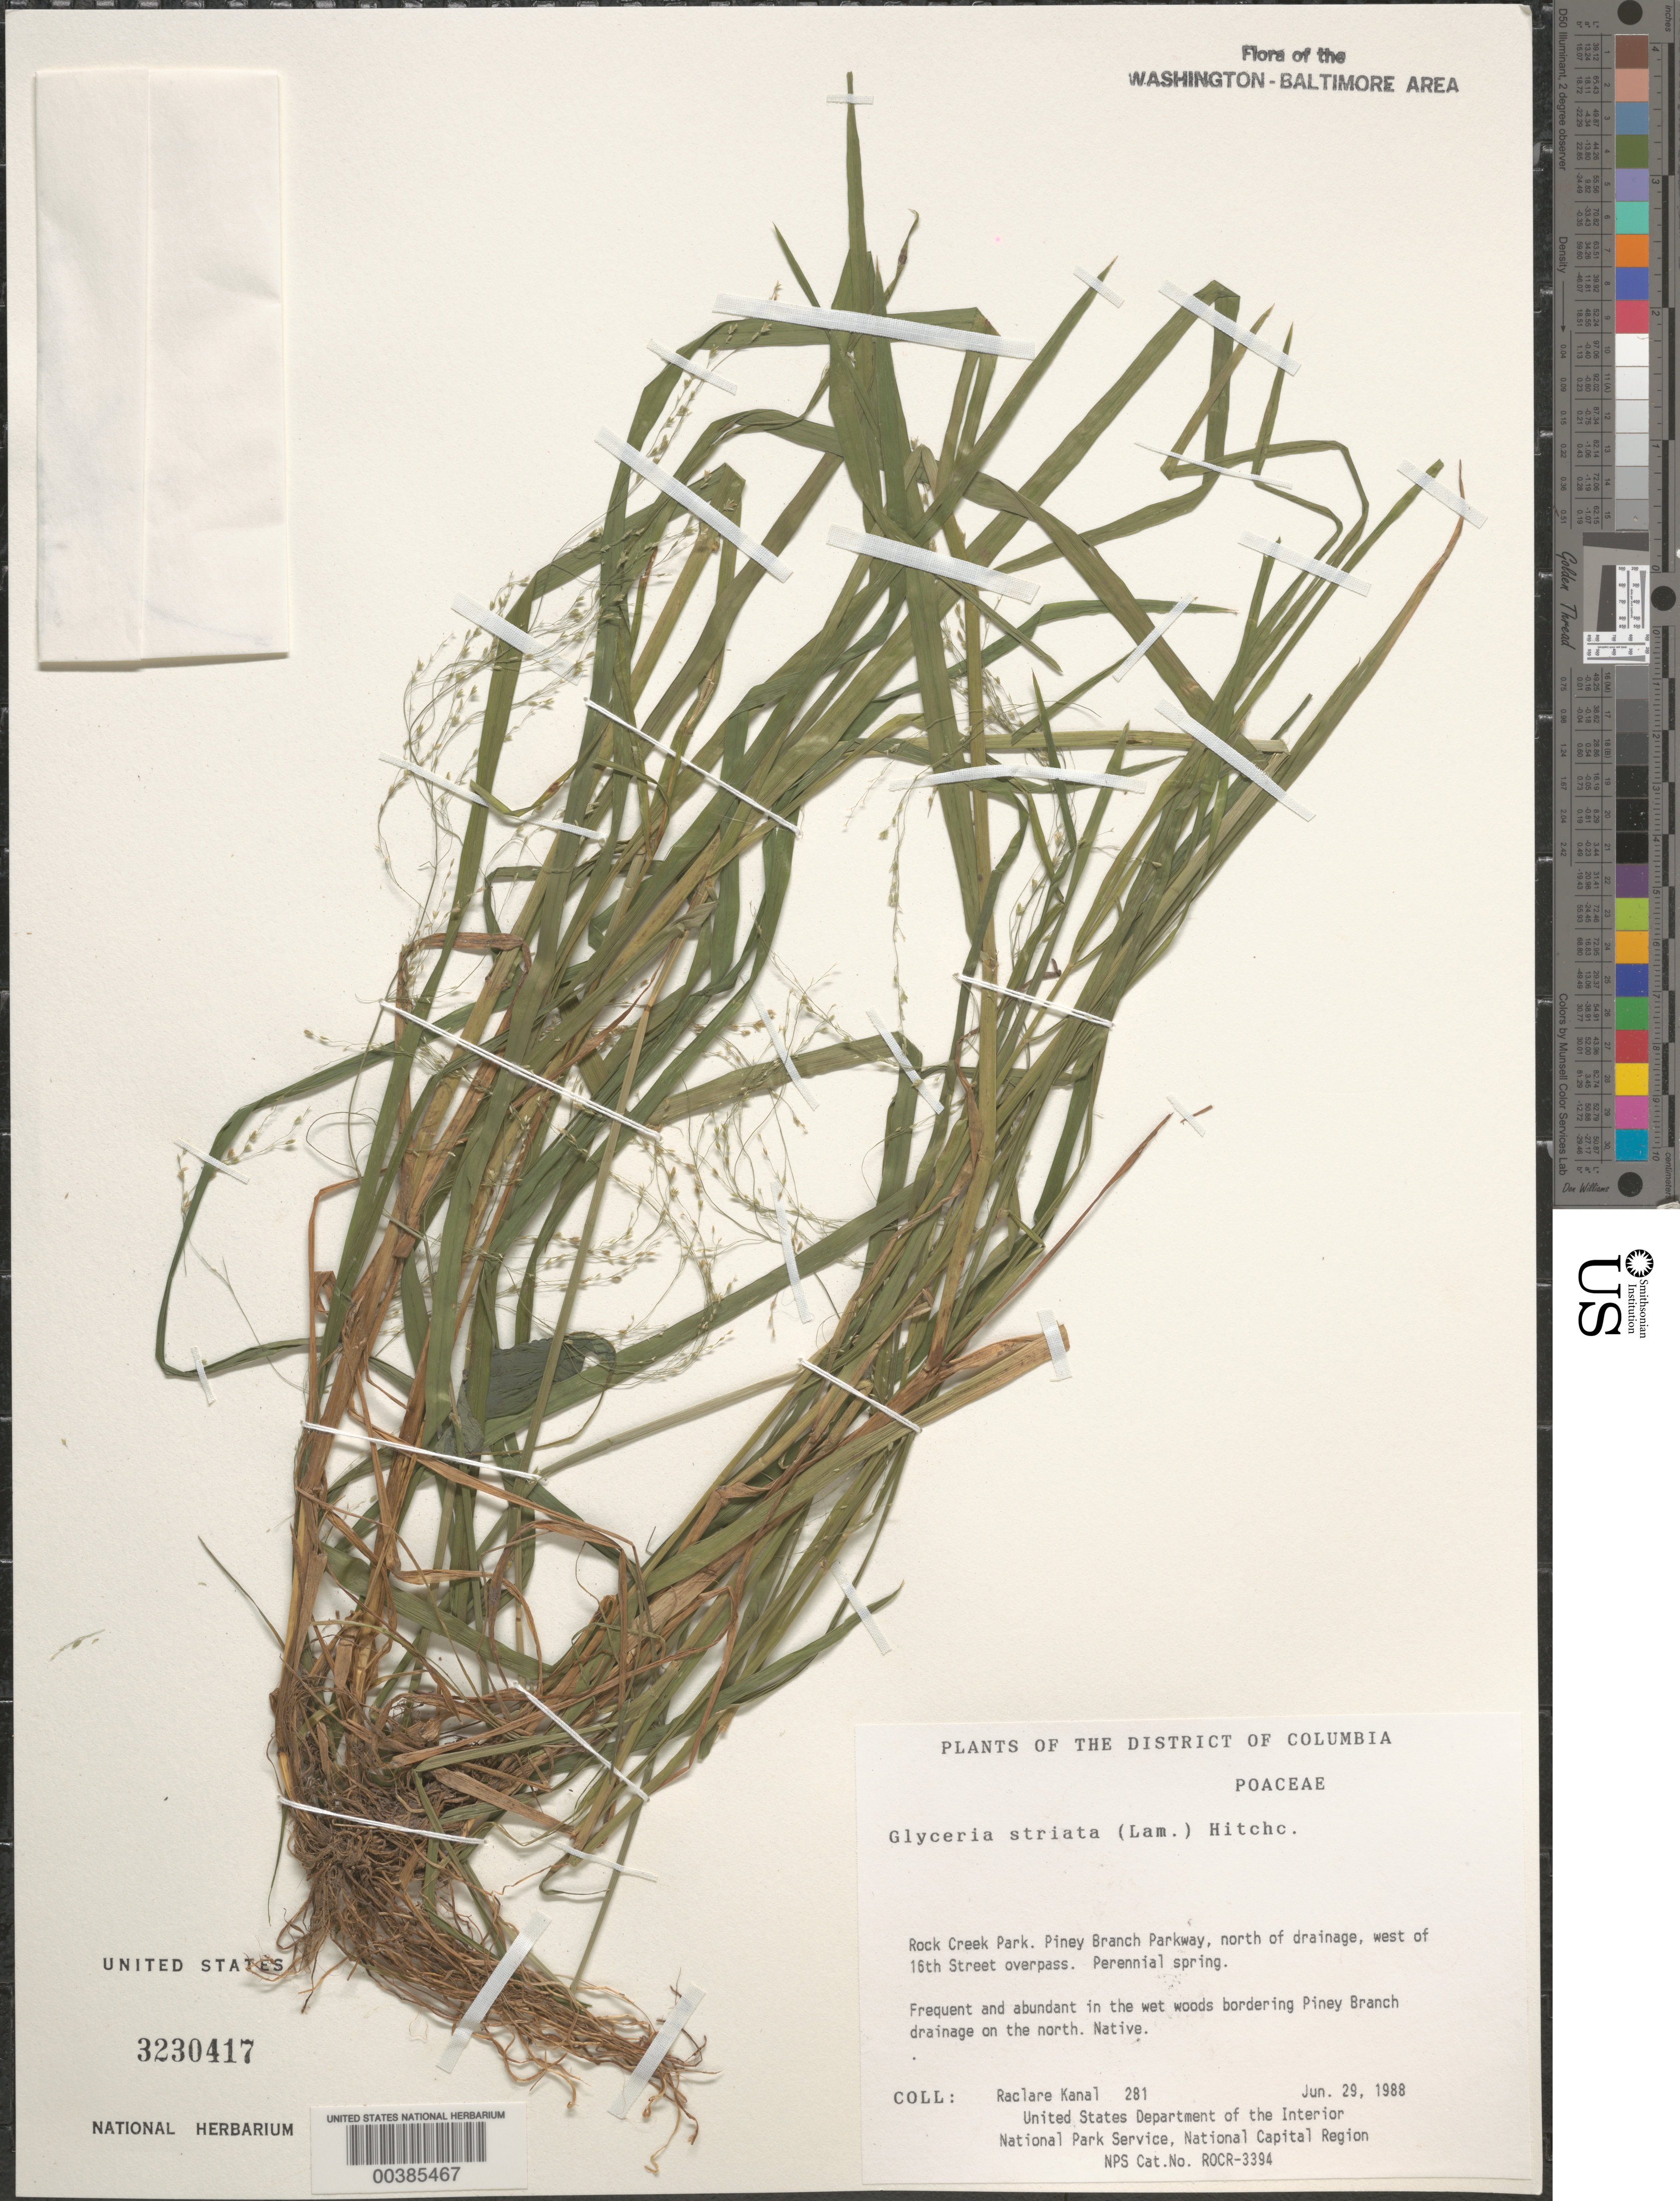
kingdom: Plantae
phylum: Tracheophyta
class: Liliopsida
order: Poales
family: Poaceae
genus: Glyceria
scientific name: Glyceria striata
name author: (Lam.) Hitchc.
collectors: R. Kanal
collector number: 281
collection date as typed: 29 Jun 1988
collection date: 1988-06-29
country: United States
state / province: District of Columbia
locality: Rock Creek Park, Piney Branch Parkway at 16th Street, NW Rock Creek Park and Vicinity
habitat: Perennial spring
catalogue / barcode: US 3230417